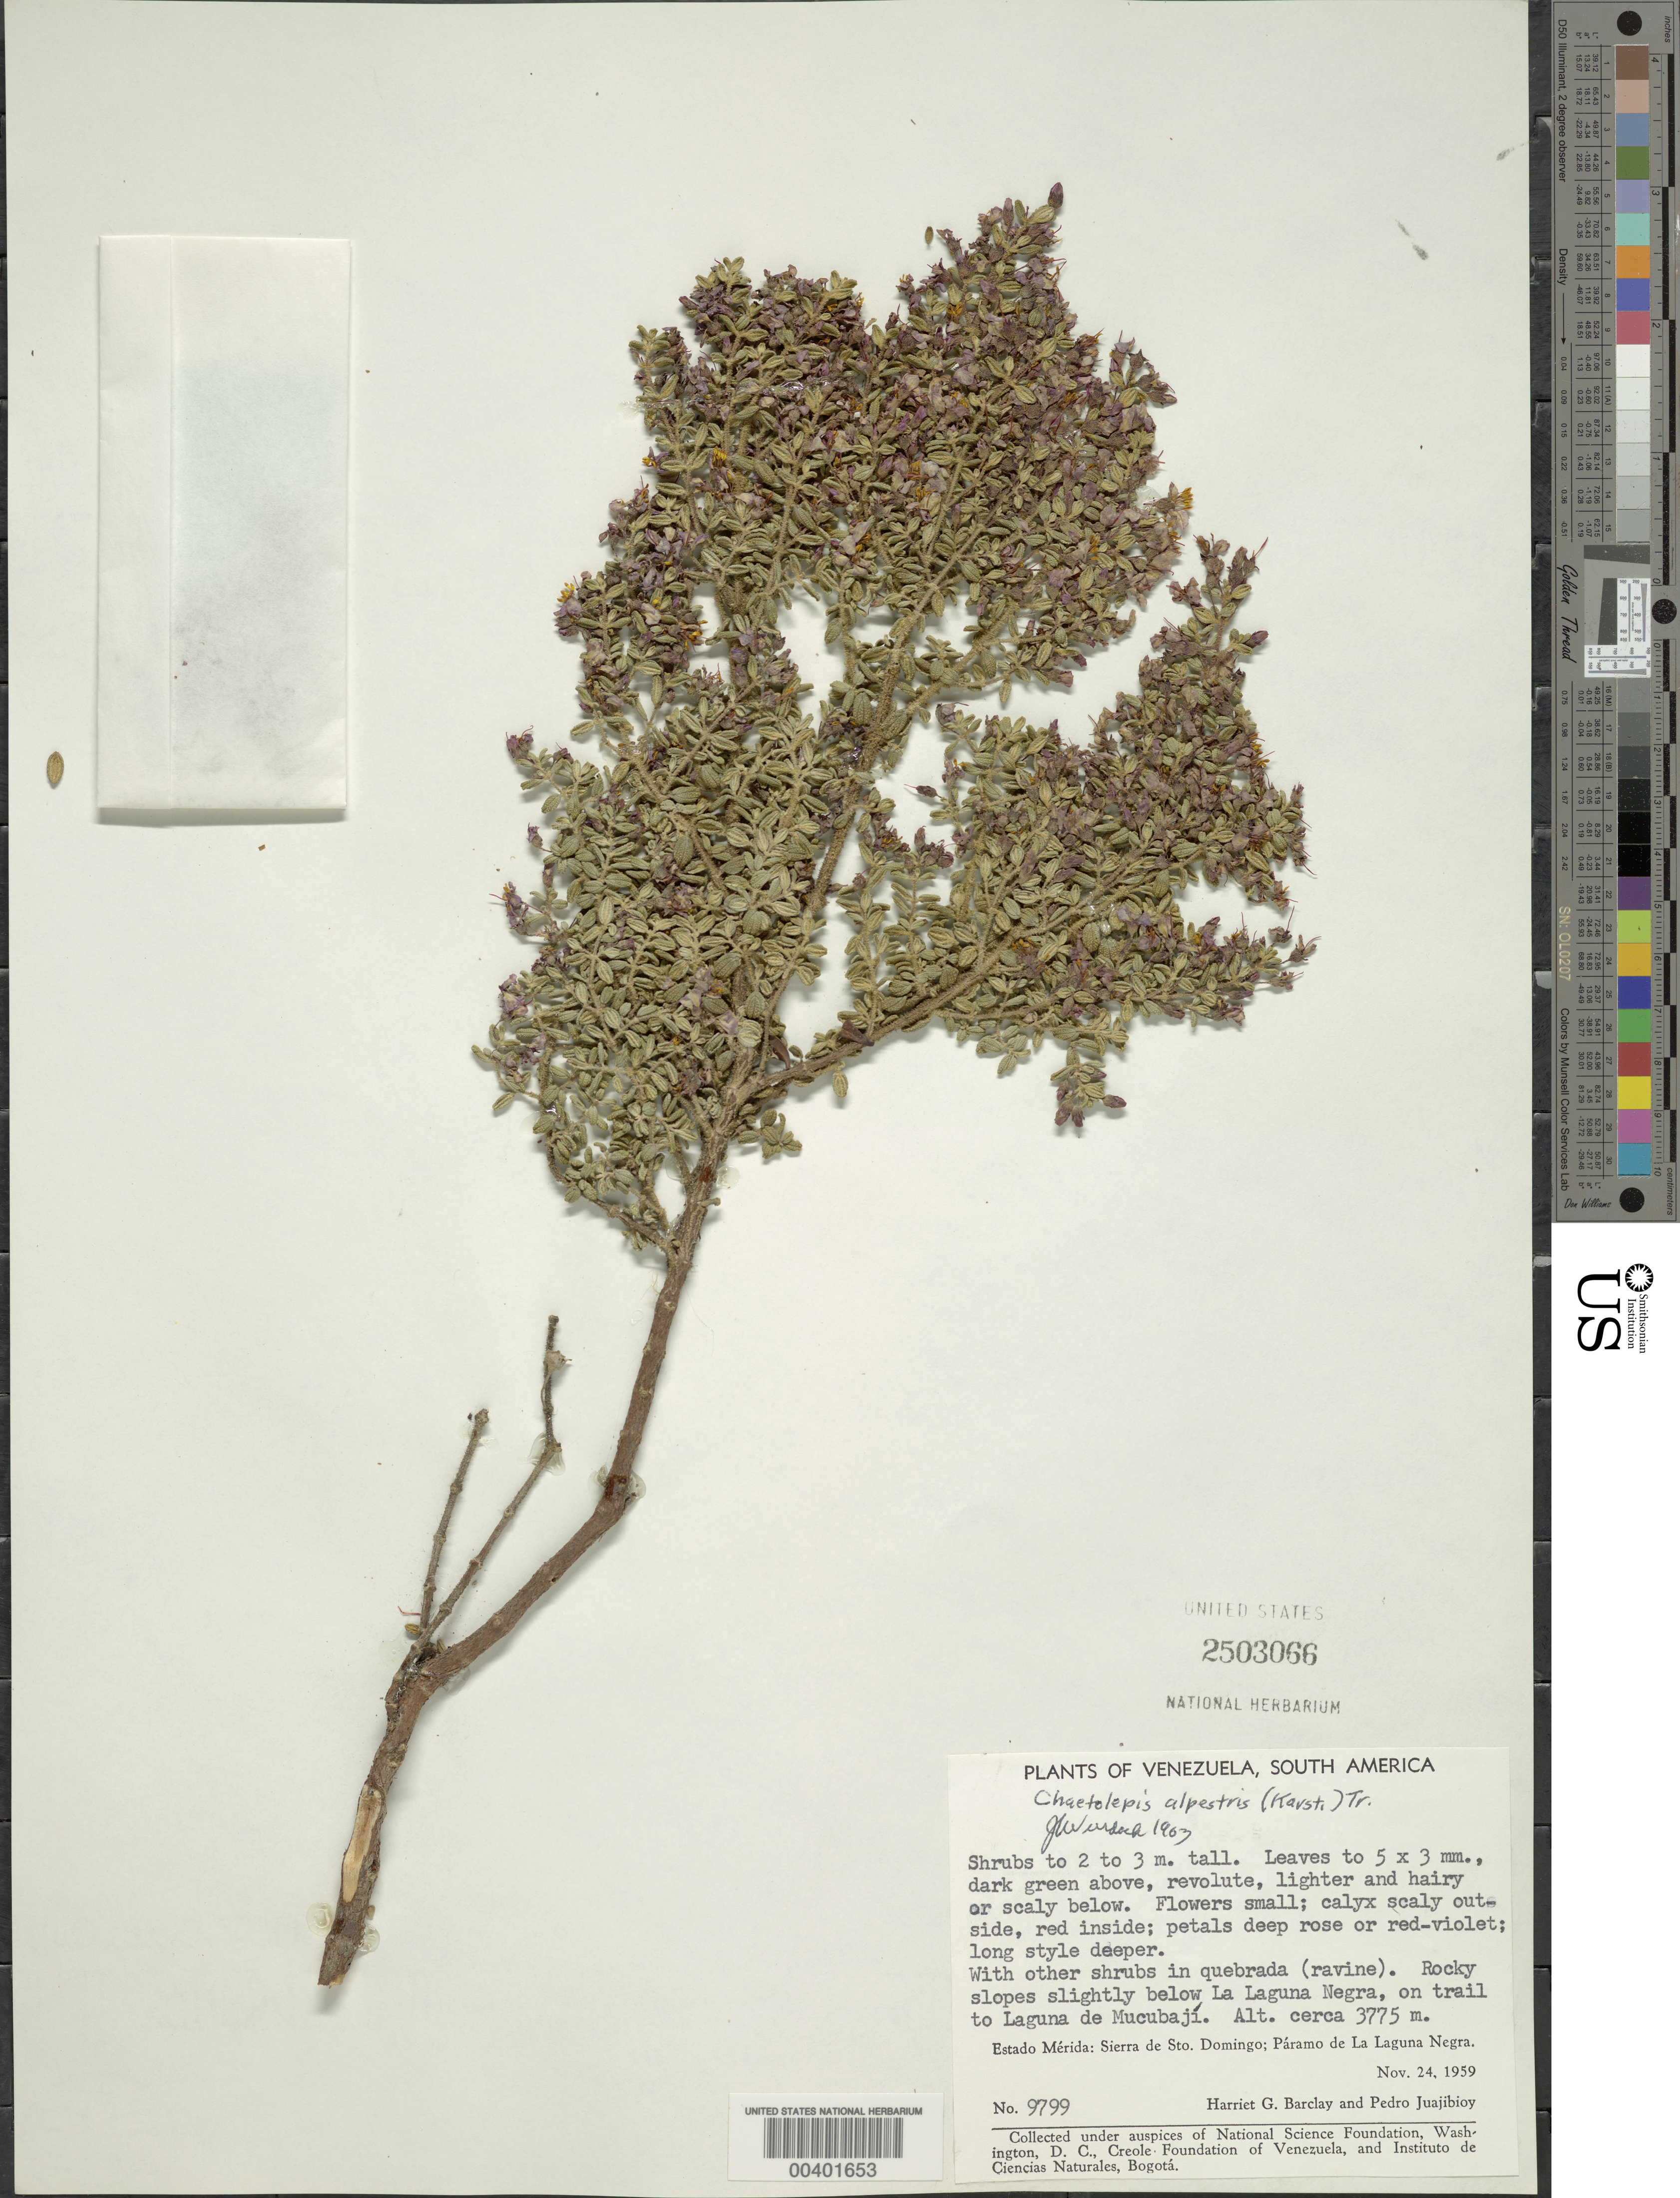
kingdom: Plantae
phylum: Tracheophyta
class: Magnoliopsida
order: Myrtales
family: Melastomataceae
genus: Chaetolepis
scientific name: Chaetolepis alpestris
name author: (H. Karst.) Triana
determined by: Wurdack, John J., (US), US (UNITED STATES)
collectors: H. G. Barclay & P. Juajibioy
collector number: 9799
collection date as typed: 24 Nov 1959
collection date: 1959-11-24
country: Venezuela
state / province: Mérida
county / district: Rangel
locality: On trail slightly below La Lag. Negra, on trail to Lag. de Mucubají. Sierra de Sto. Domingo. Páramo de La Lag. Negra. Negra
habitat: In quebrada (ravine). Rocky slopes.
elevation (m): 3775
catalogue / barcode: US 2503066